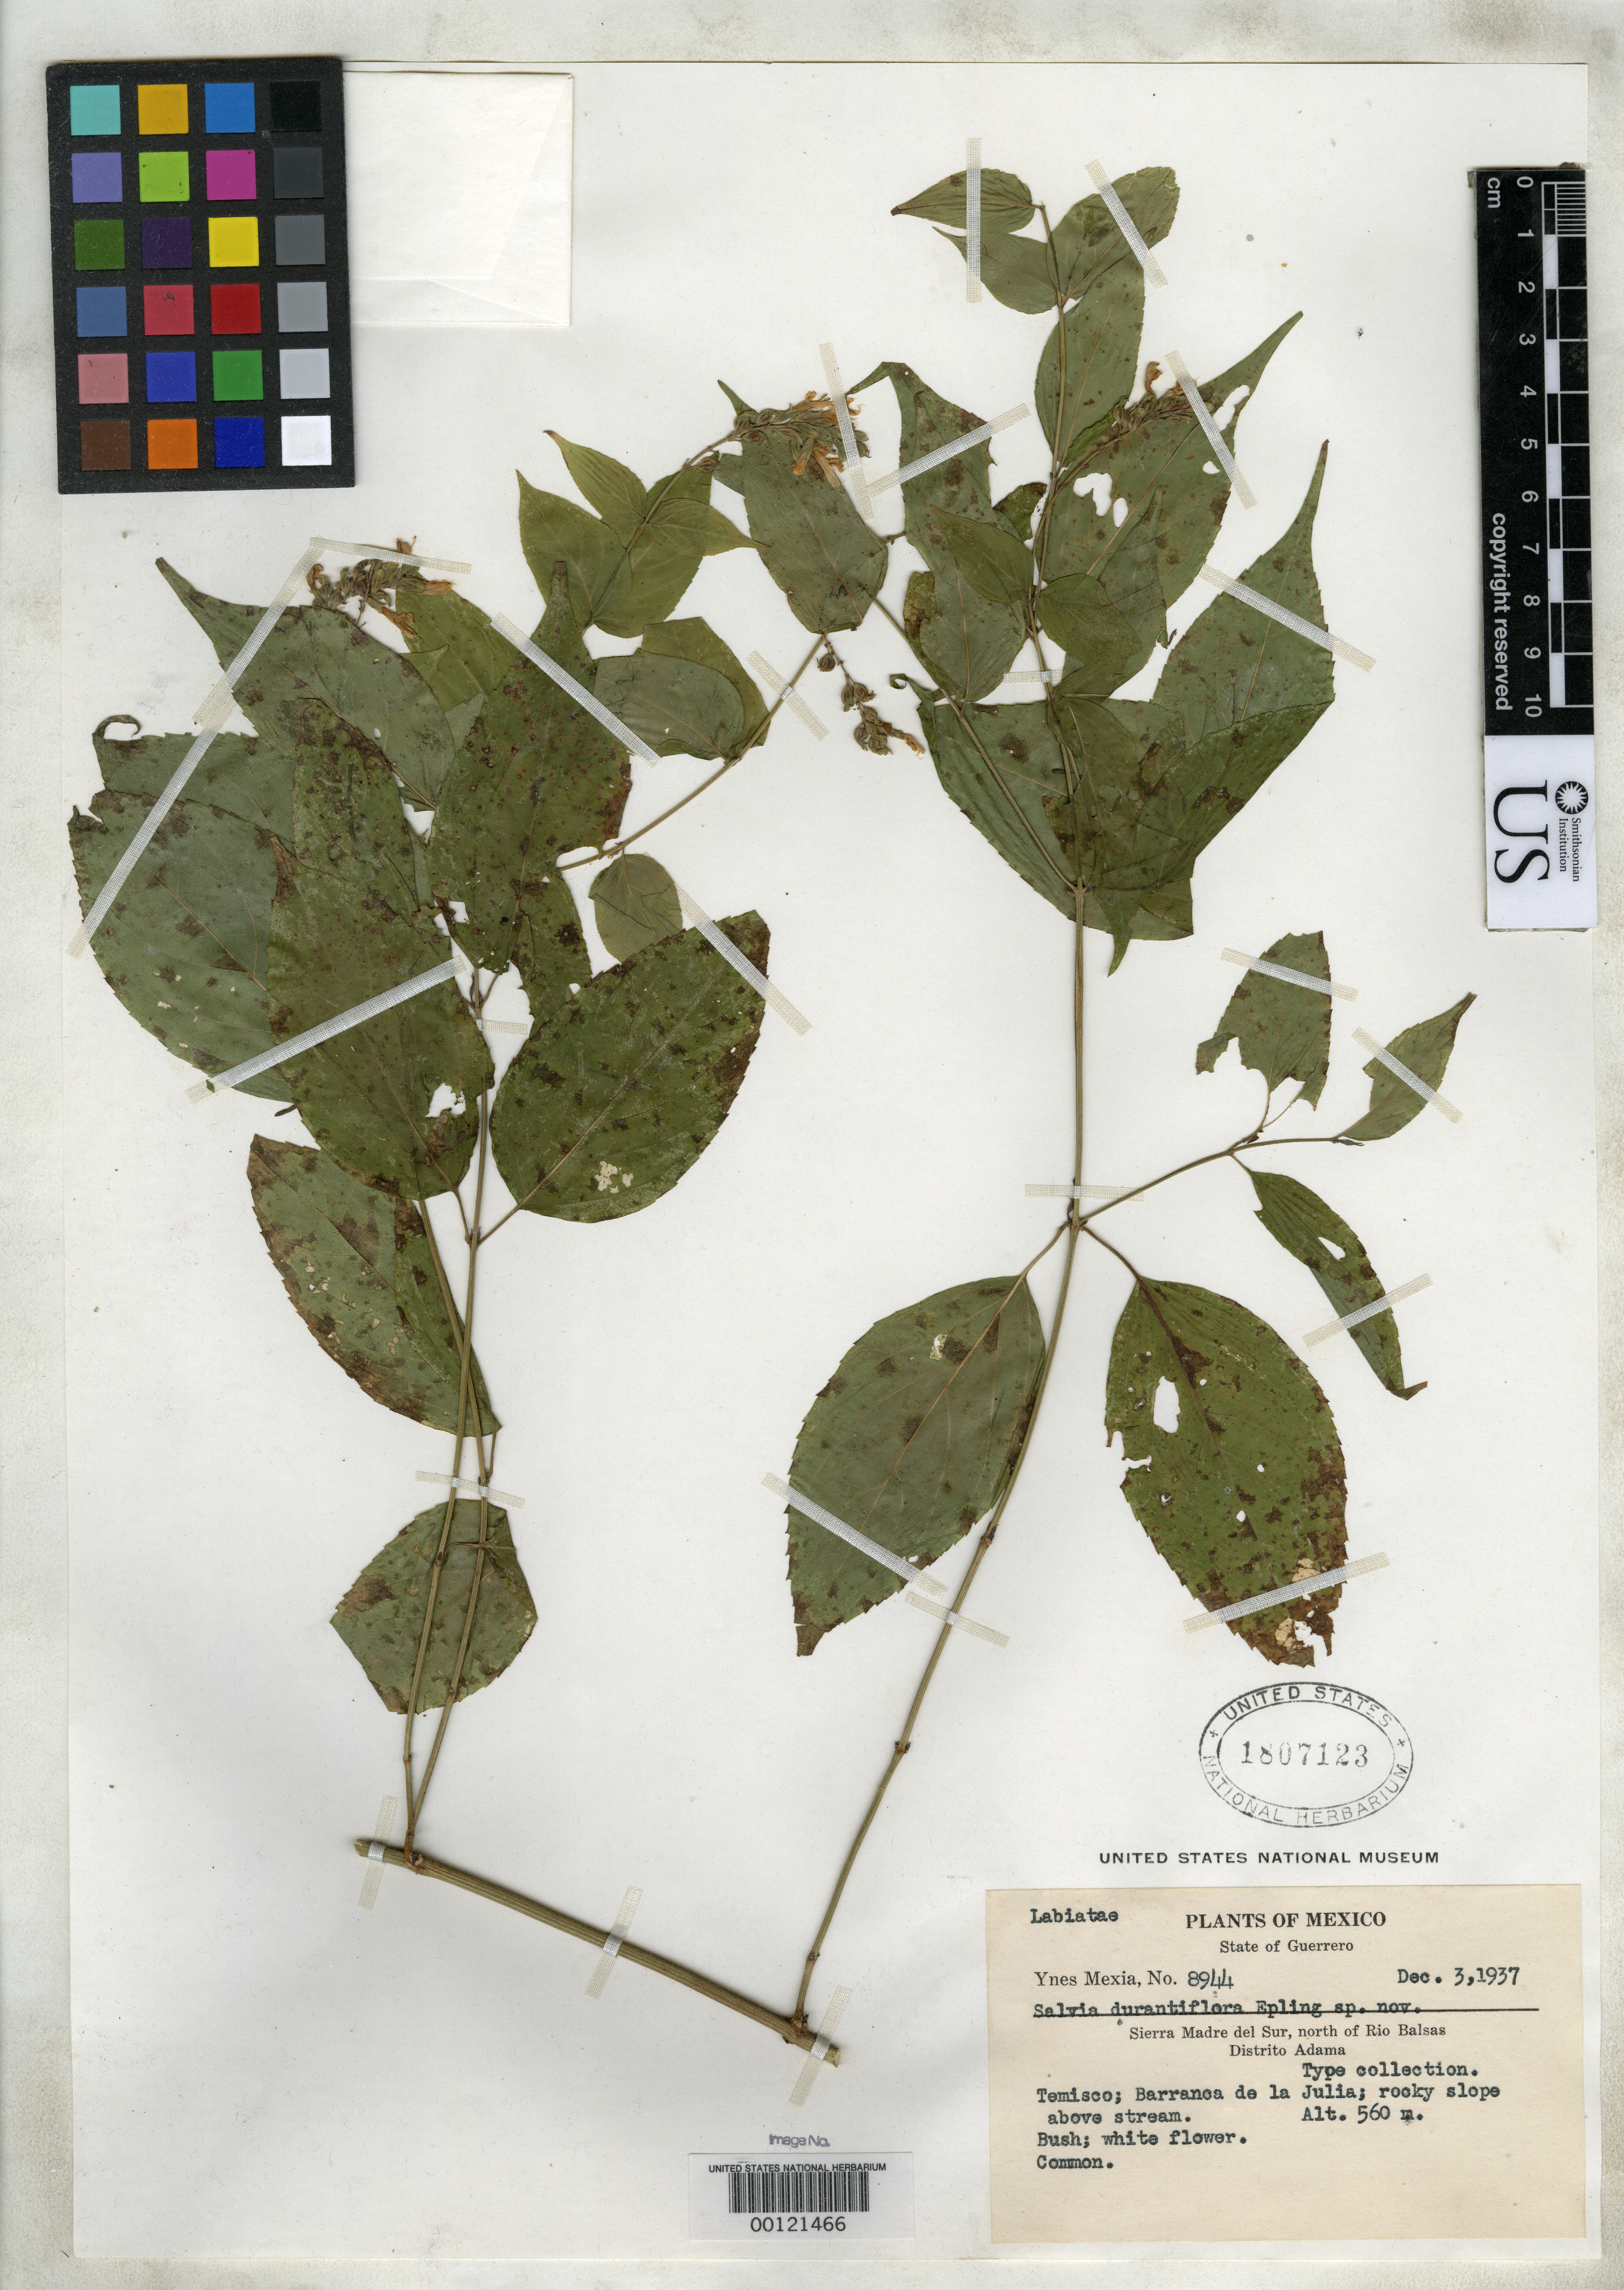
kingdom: Plantae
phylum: Tracheophyta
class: Magnoliopsida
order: Lamiales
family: Lamiaceae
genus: Salvia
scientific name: Salvia durantiflora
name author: Epling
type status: Isotype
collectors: Y. Mexia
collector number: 8944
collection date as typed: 03 Dec 1937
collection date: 1937-12-03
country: Mexico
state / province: Guerrero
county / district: Adama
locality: Sierra Madre del Sur, N of Rio Balsas.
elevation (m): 560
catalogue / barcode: US 1807123